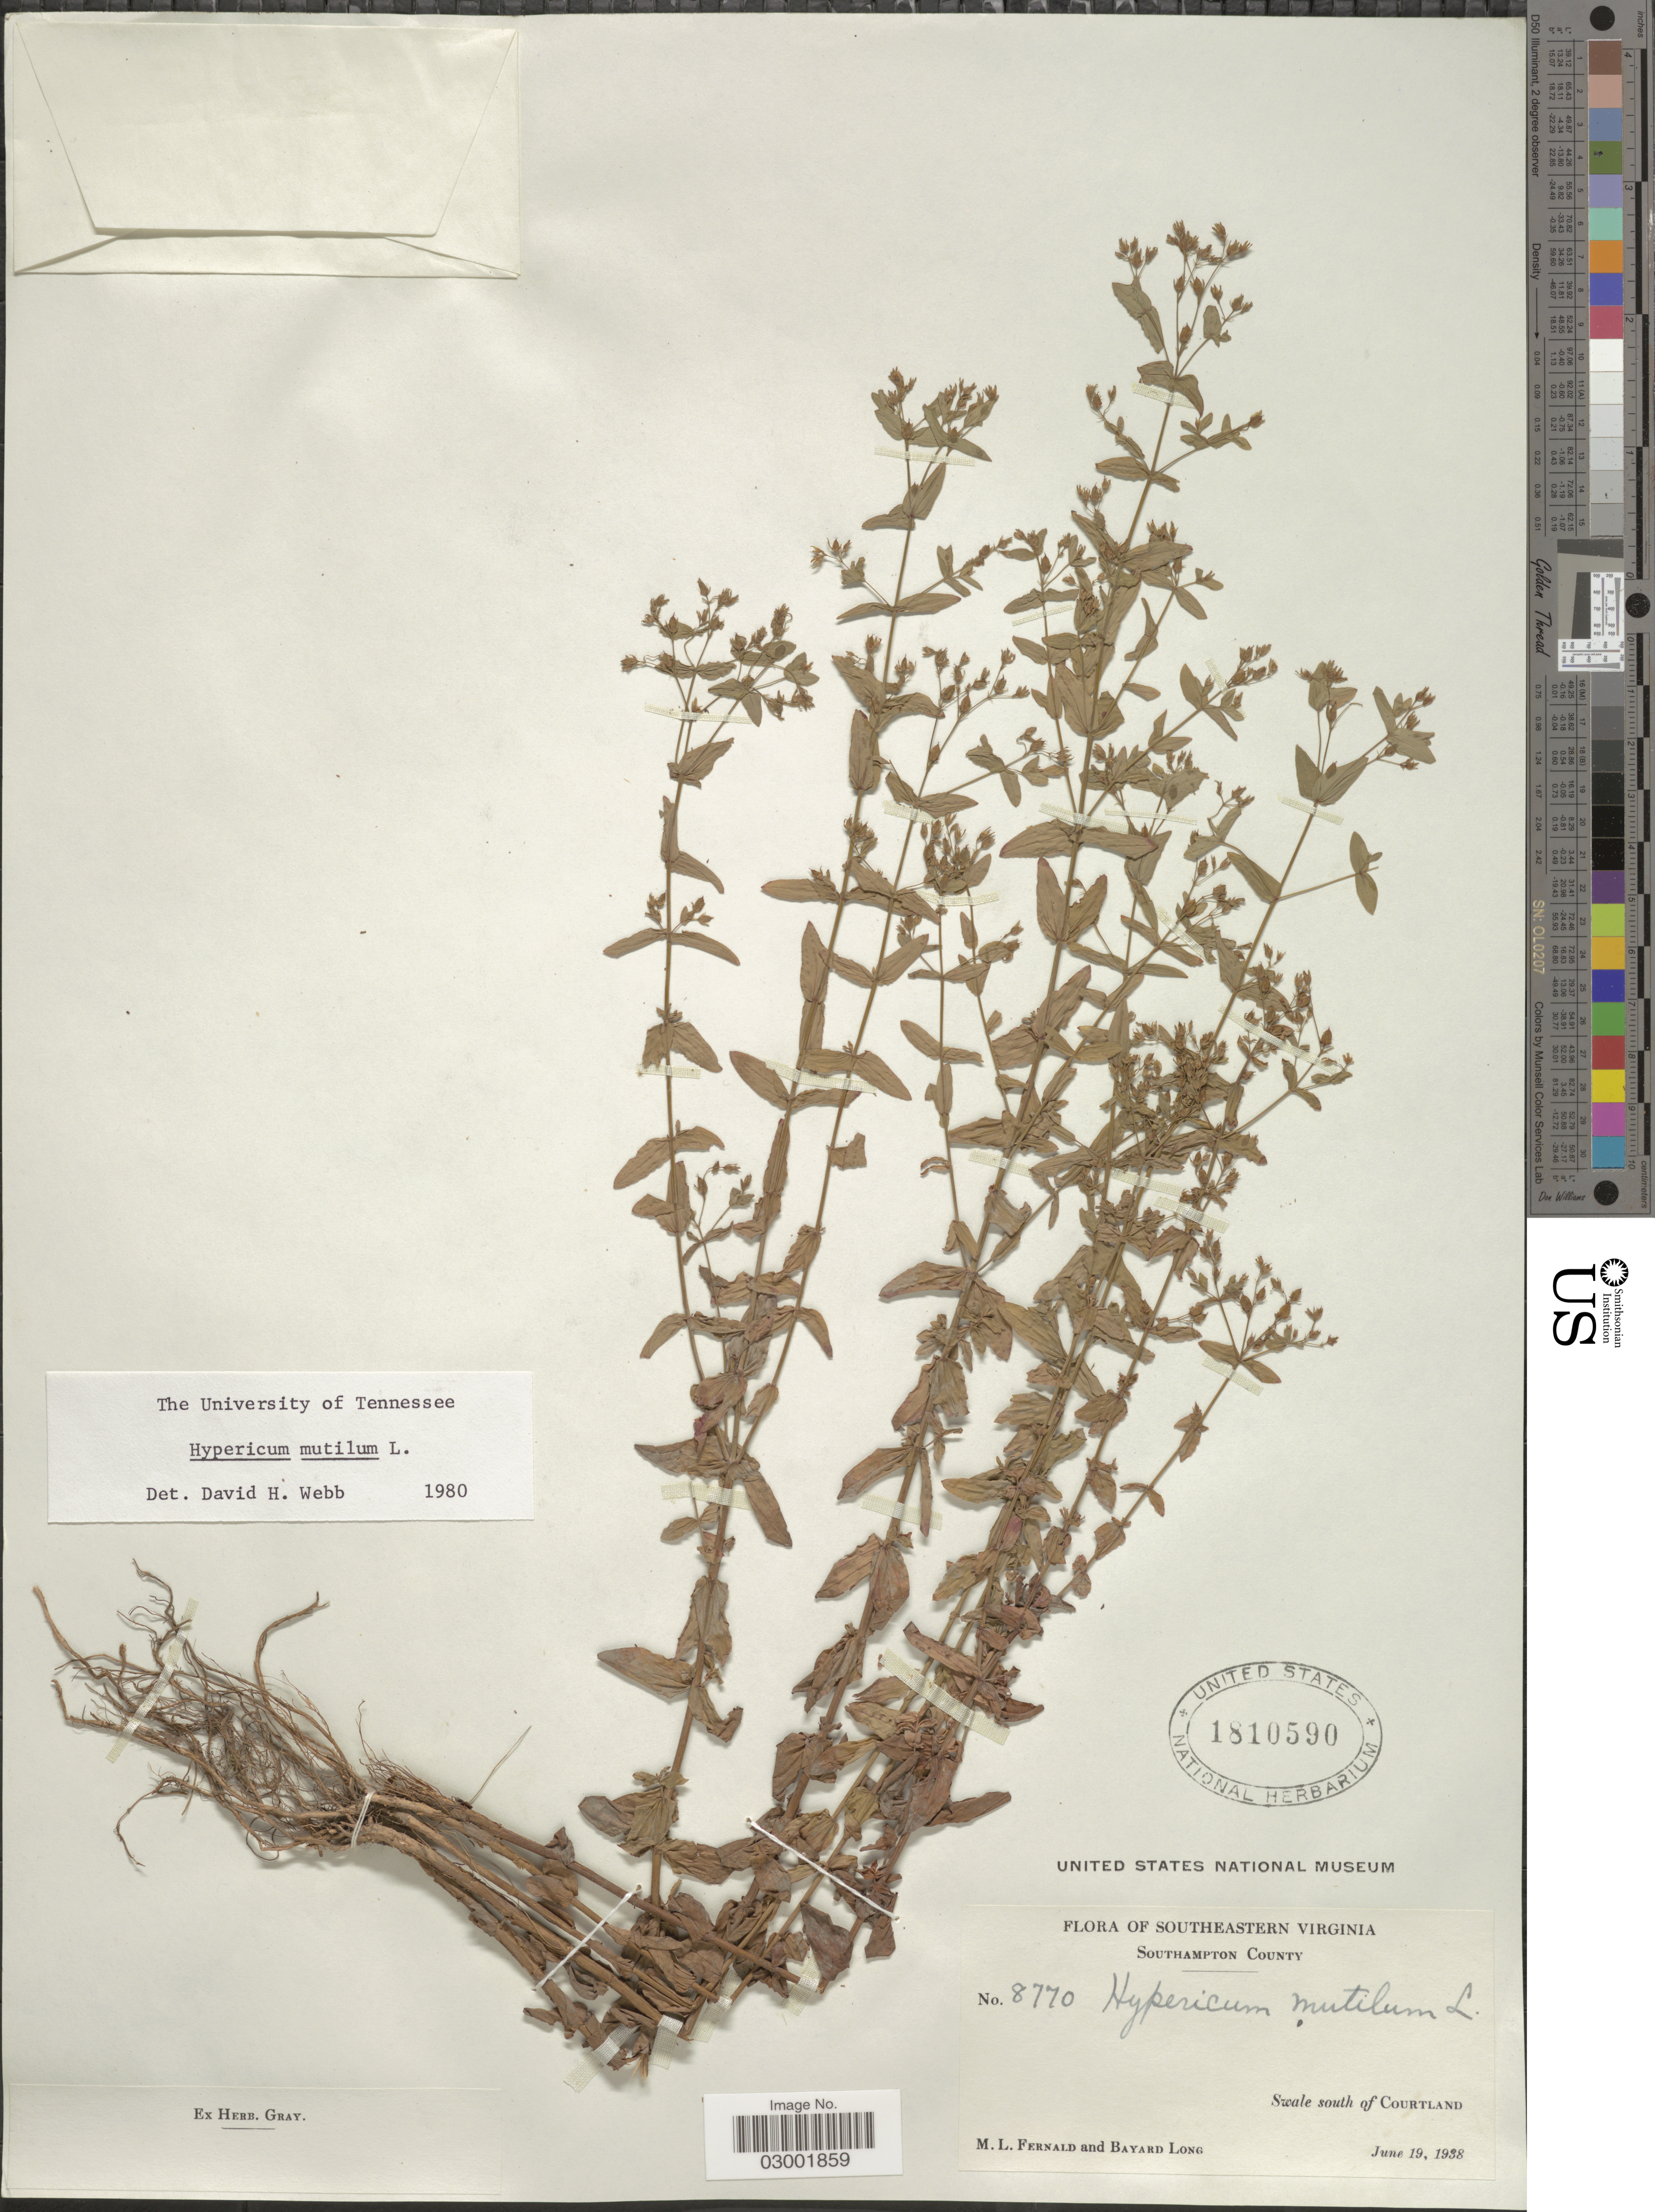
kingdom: Plantae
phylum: Tracheophyta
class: Magnoliopsida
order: Malpighiales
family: Hypericaceae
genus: Hypericum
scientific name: Hypericum mutilum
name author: L.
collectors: M. L. Fernald & B. Long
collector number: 8770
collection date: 1938-06-19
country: United States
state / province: Virginia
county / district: Southampton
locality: Southeastern Virginia, Southampton County, Swale south of Courtland.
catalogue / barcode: US 1810590